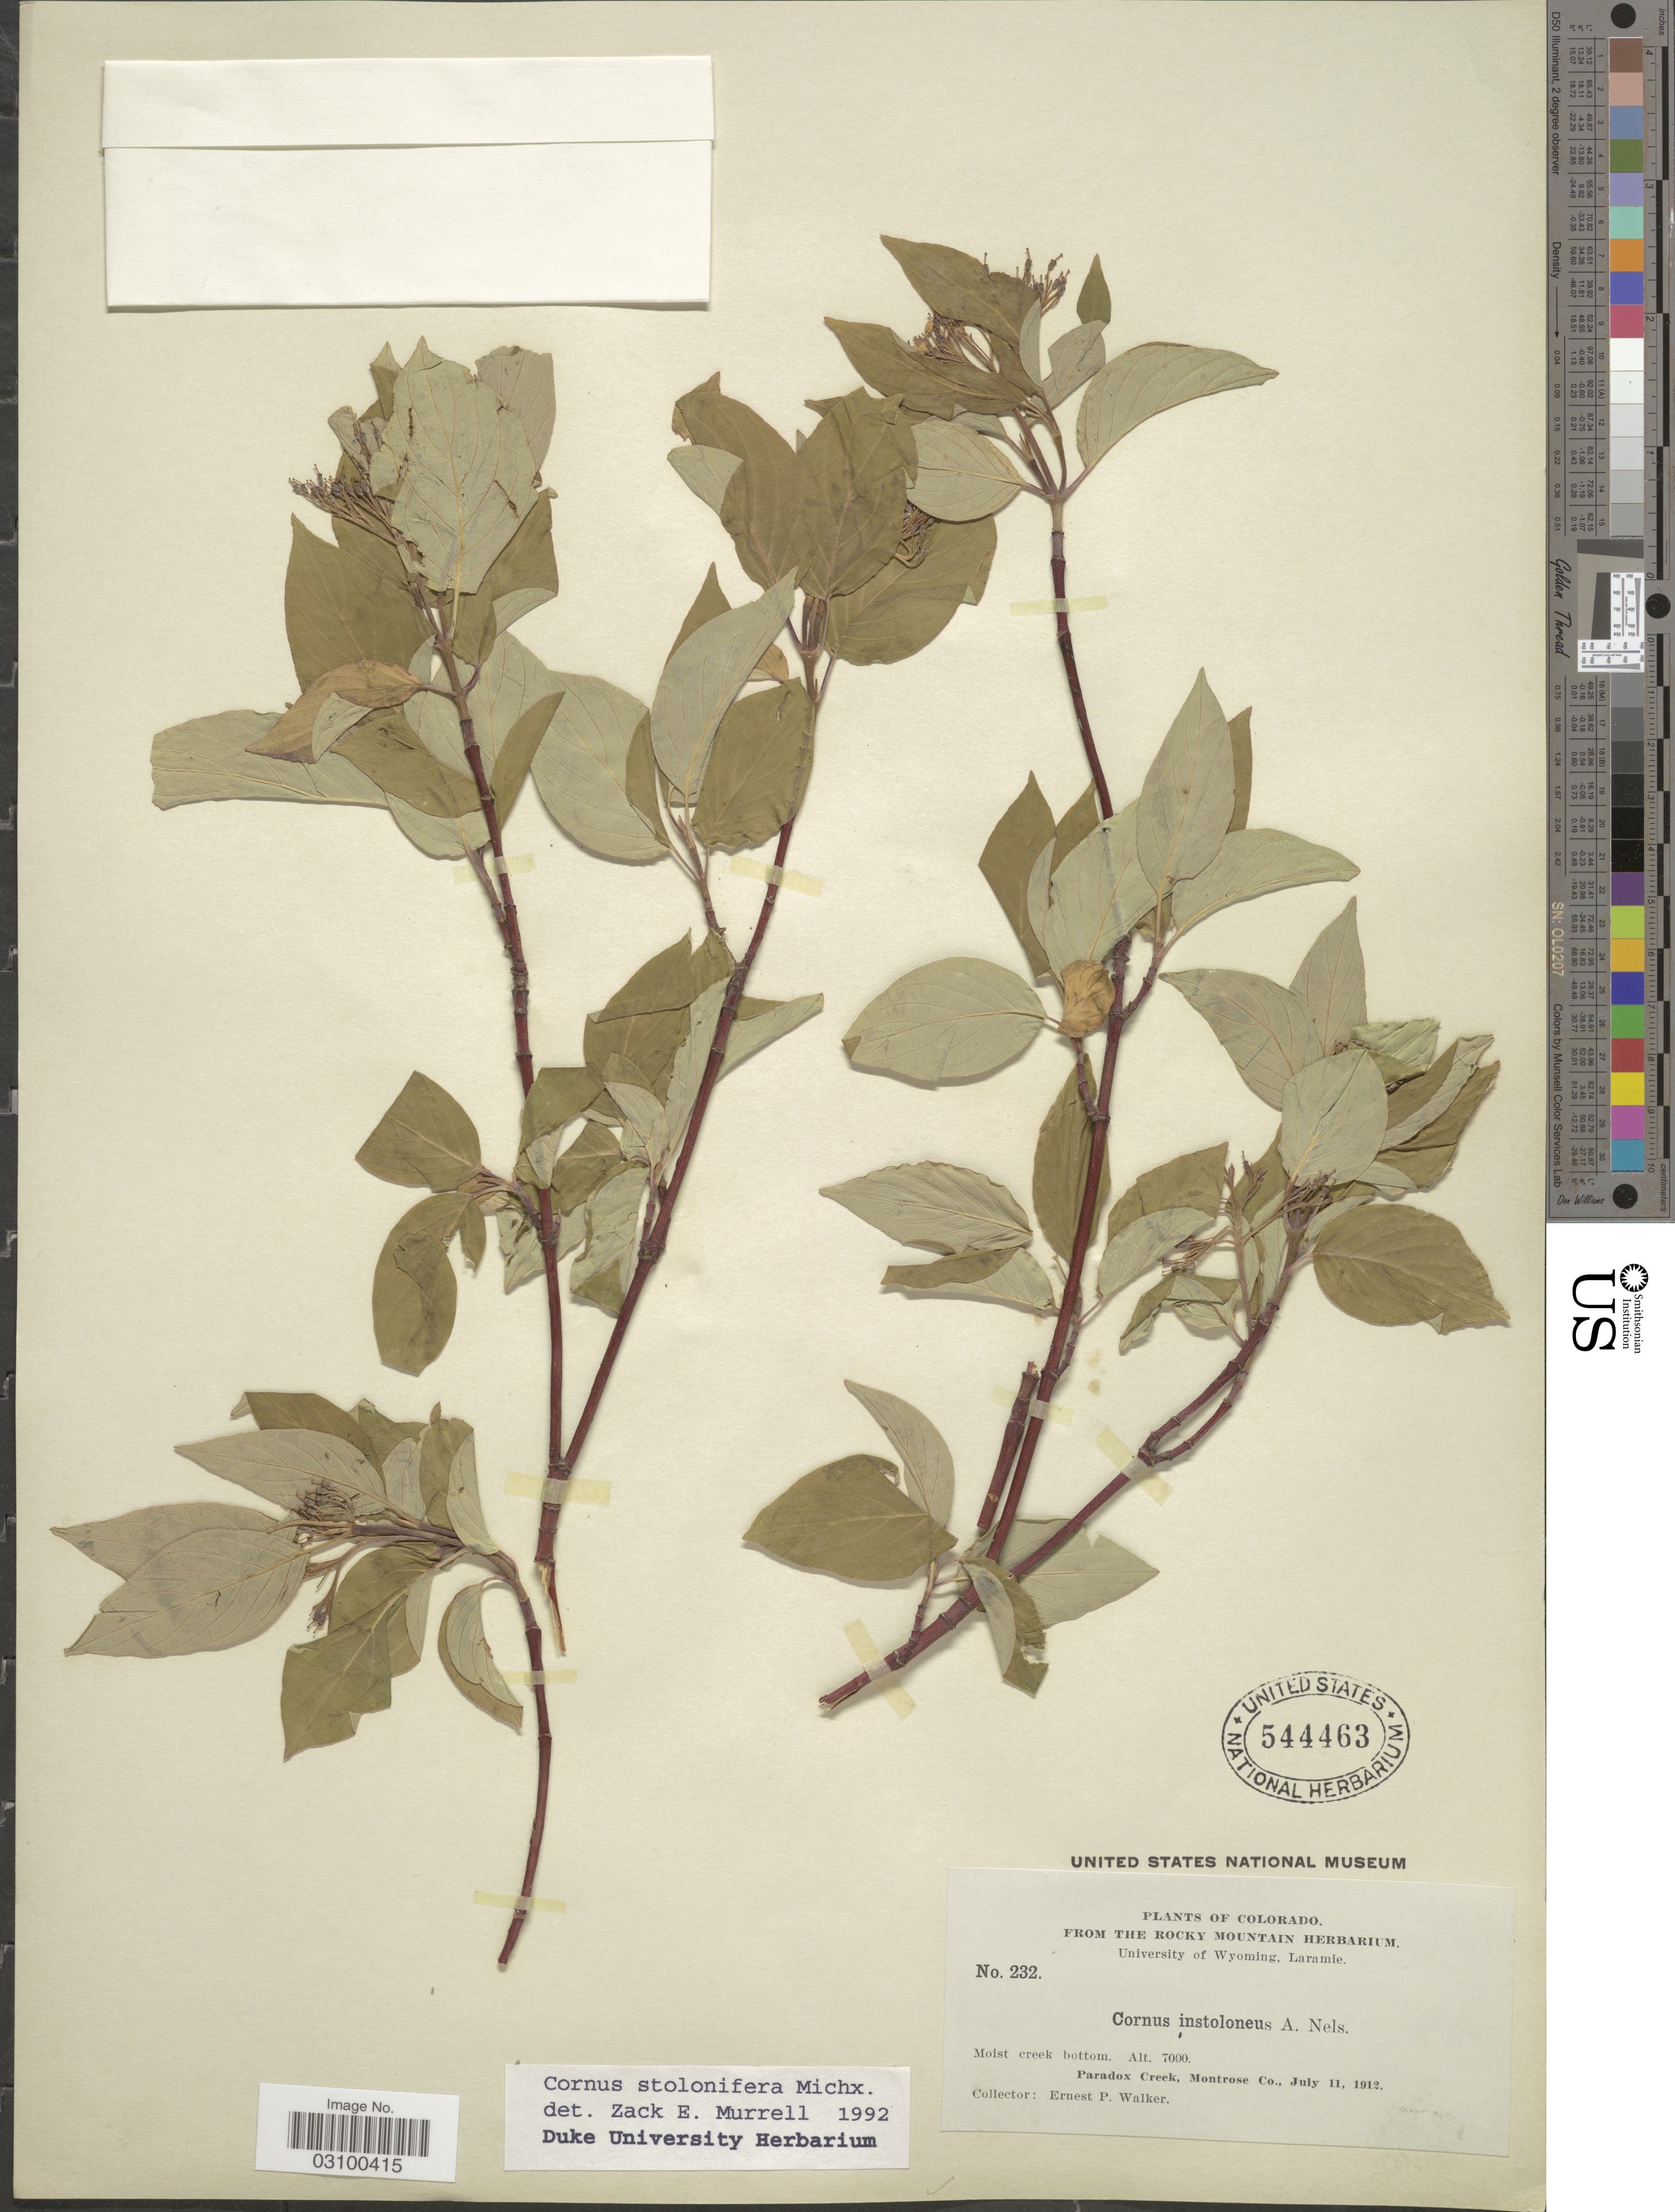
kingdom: Plantae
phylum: Tracheophyta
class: Magnoliopsida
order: Cornales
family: Cornaceae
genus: Cornus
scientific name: Cornus sericea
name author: L.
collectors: E. P. Walker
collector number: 232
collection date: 1912-07-11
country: United States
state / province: Colorado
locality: Paradox Creek, Montrose Co.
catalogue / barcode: US 544463